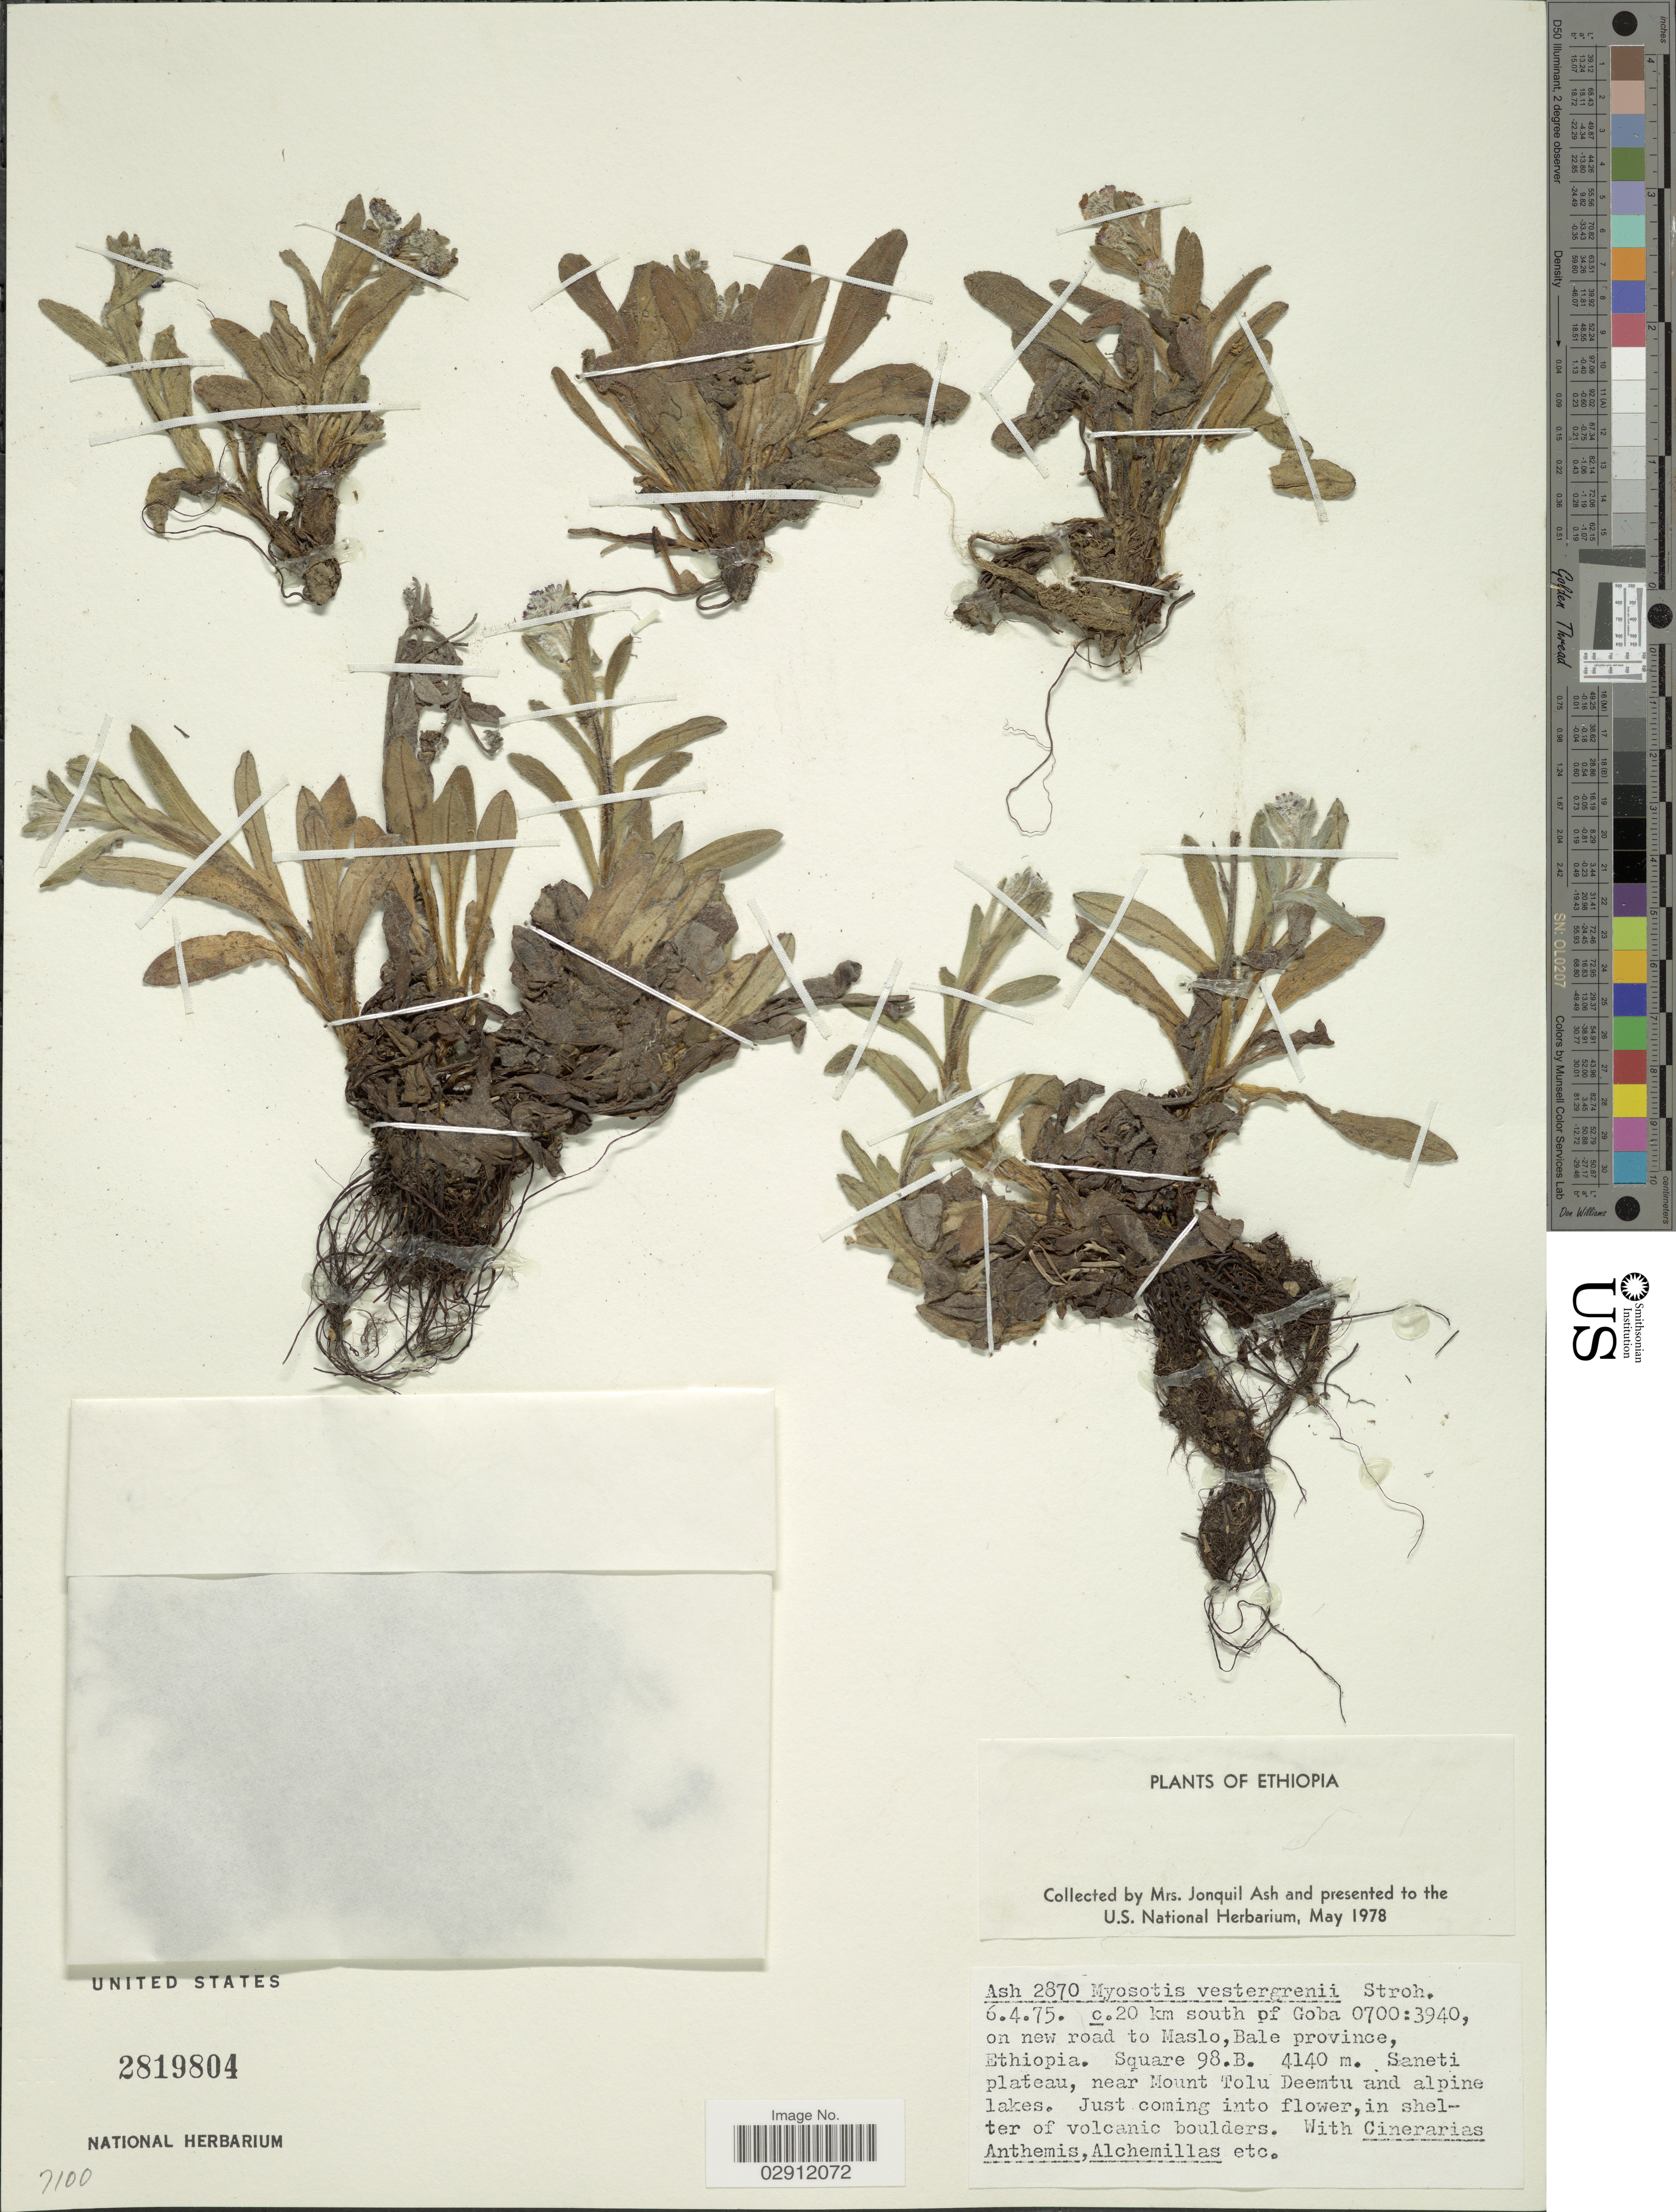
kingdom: Plantae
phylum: Tracheophyta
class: Magnoliopsida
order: Boraginales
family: Boraginaceae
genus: Myosotis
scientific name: Myosotis vestergrenii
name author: Stroh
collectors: J. Ash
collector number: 2870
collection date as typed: Transcribed d/m/y: 6/4/75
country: Ethiopia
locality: C. 20 km south of Goba 0700:3940, on new road to Maslo, Bale province. Square 98.B. Saneti plateau, near Mount Tolu Deemtu and alpine lakes.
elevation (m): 4140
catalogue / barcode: US 2819804